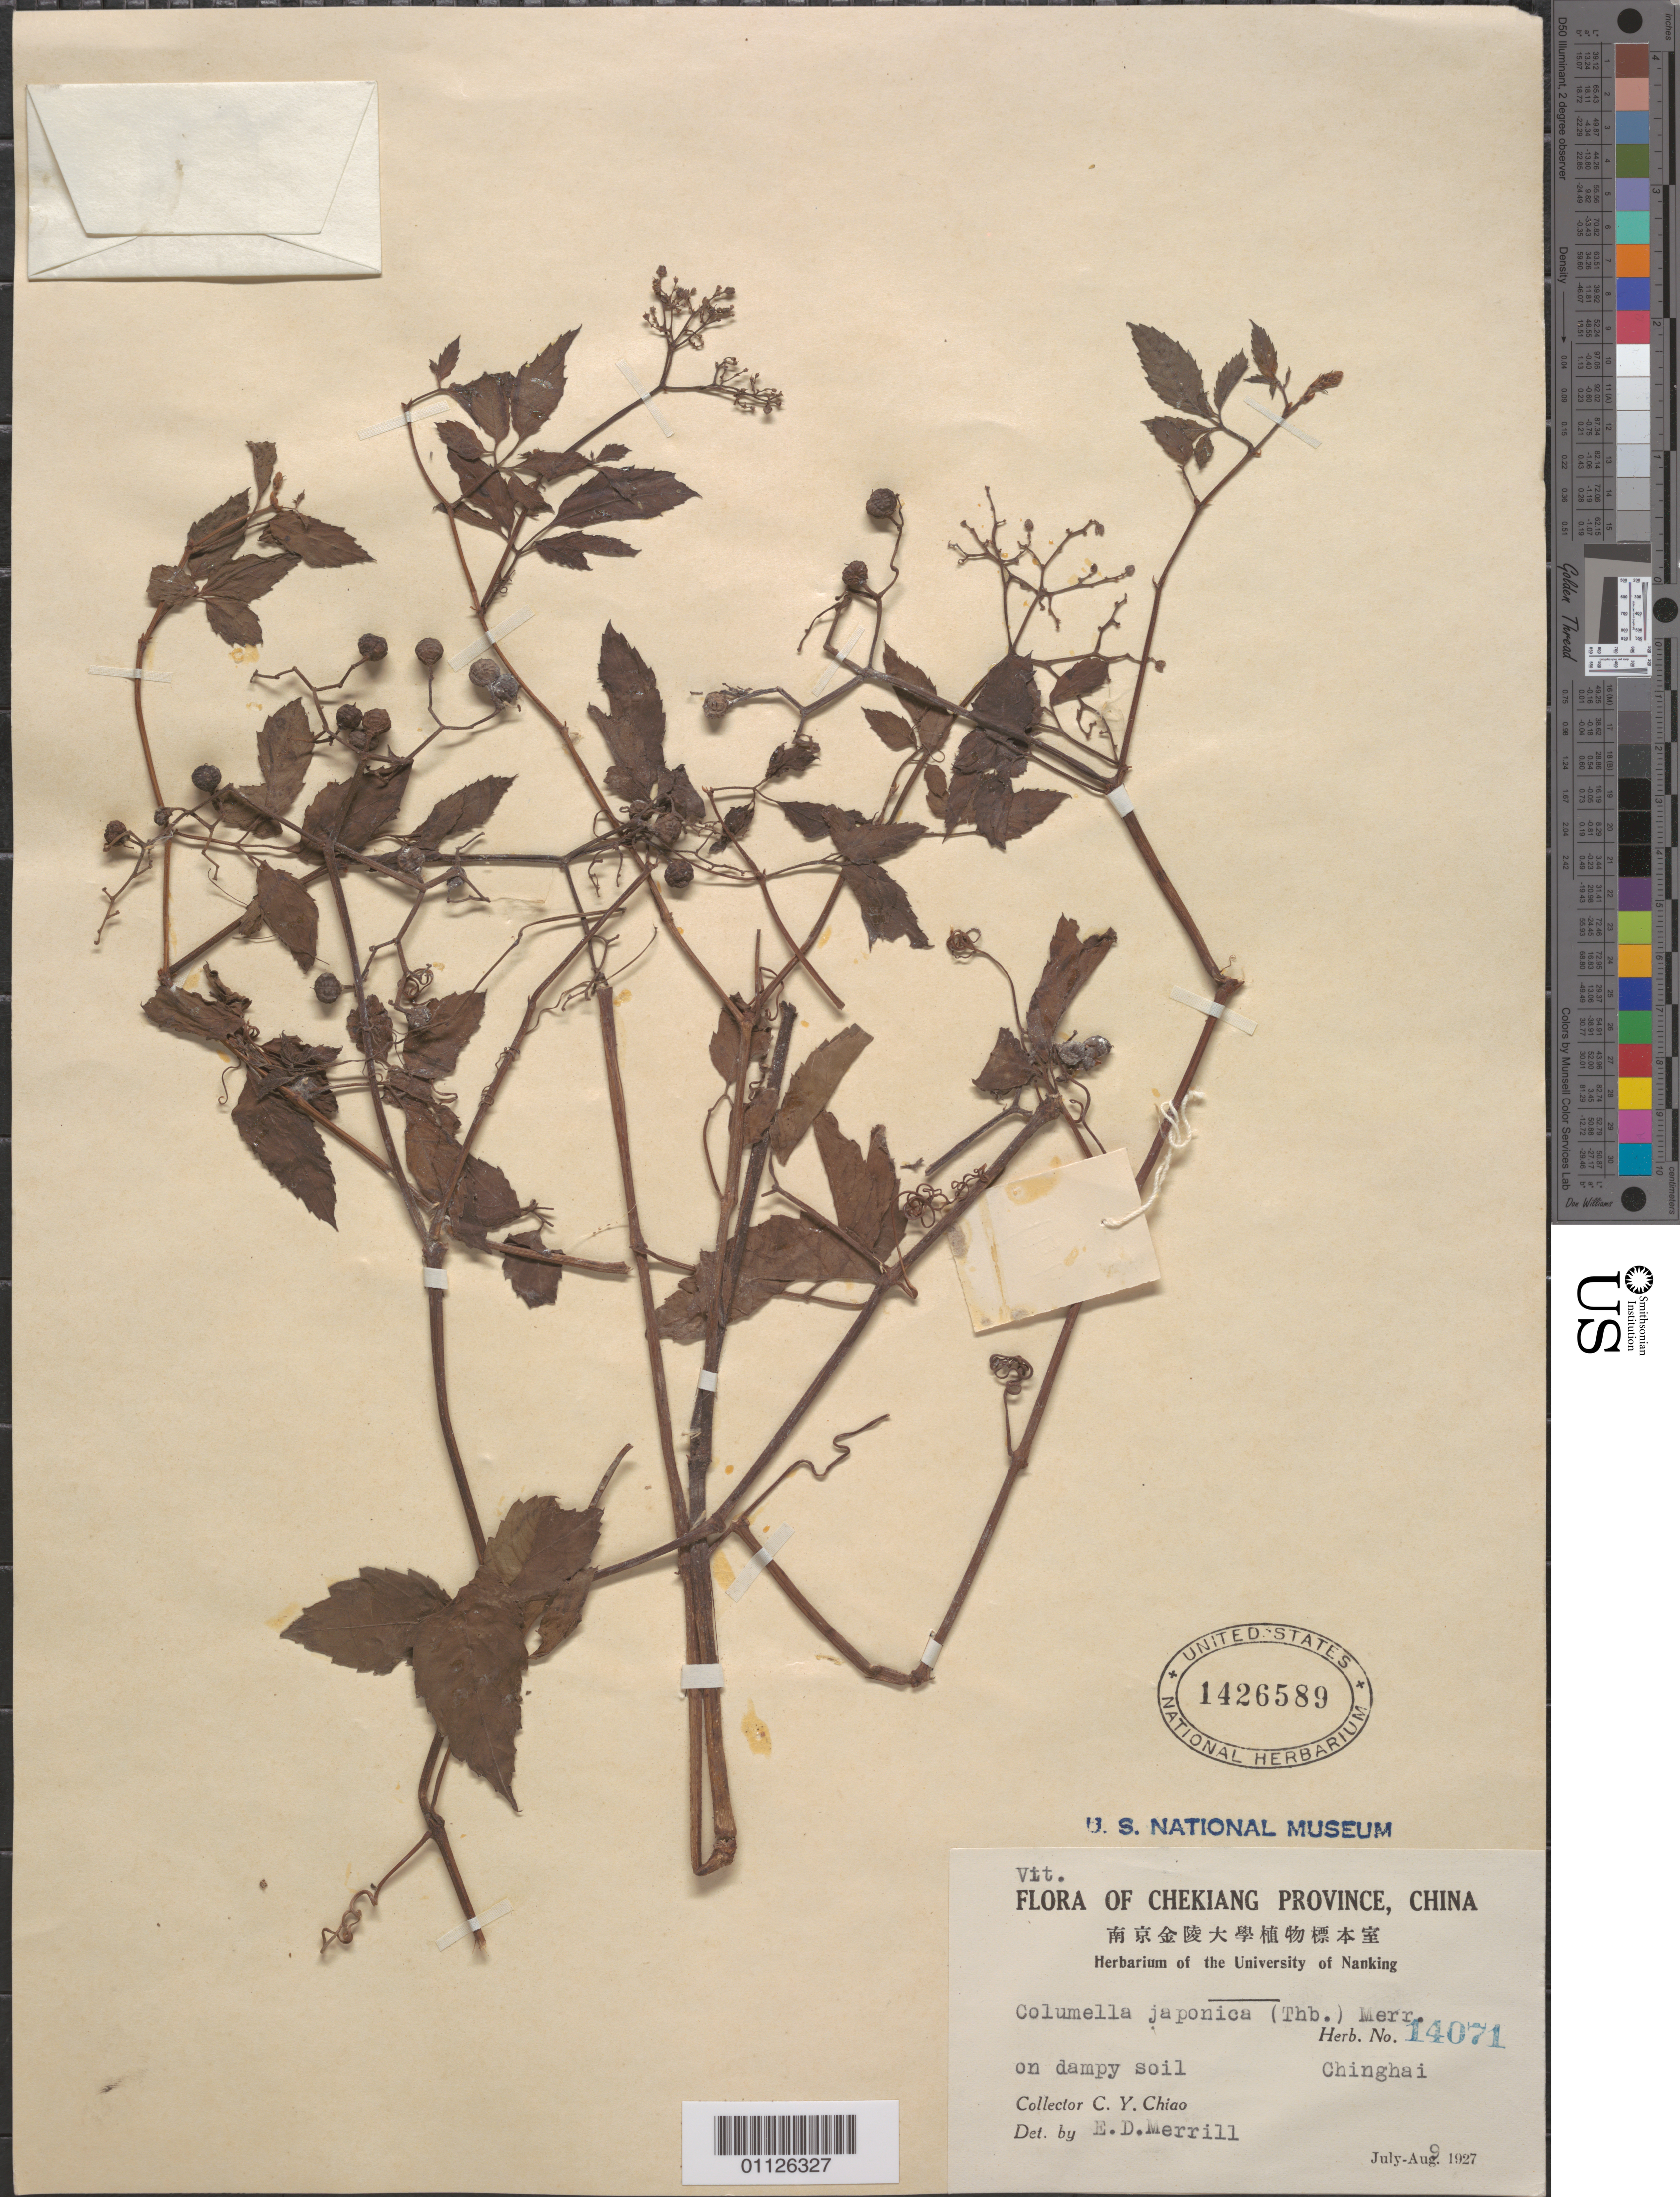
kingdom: Plantae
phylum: Tracheophyta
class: Magnoliopsida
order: Vitales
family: Vitaceae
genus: Causonis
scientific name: Causonis japonica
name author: (Thunb.) Raf.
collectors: C. Y. Chiao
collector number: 14071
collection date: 1927-08-09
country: China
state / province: Zhejiang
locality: Chinghai.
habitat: On dampy soil.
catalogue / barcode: US 1426589